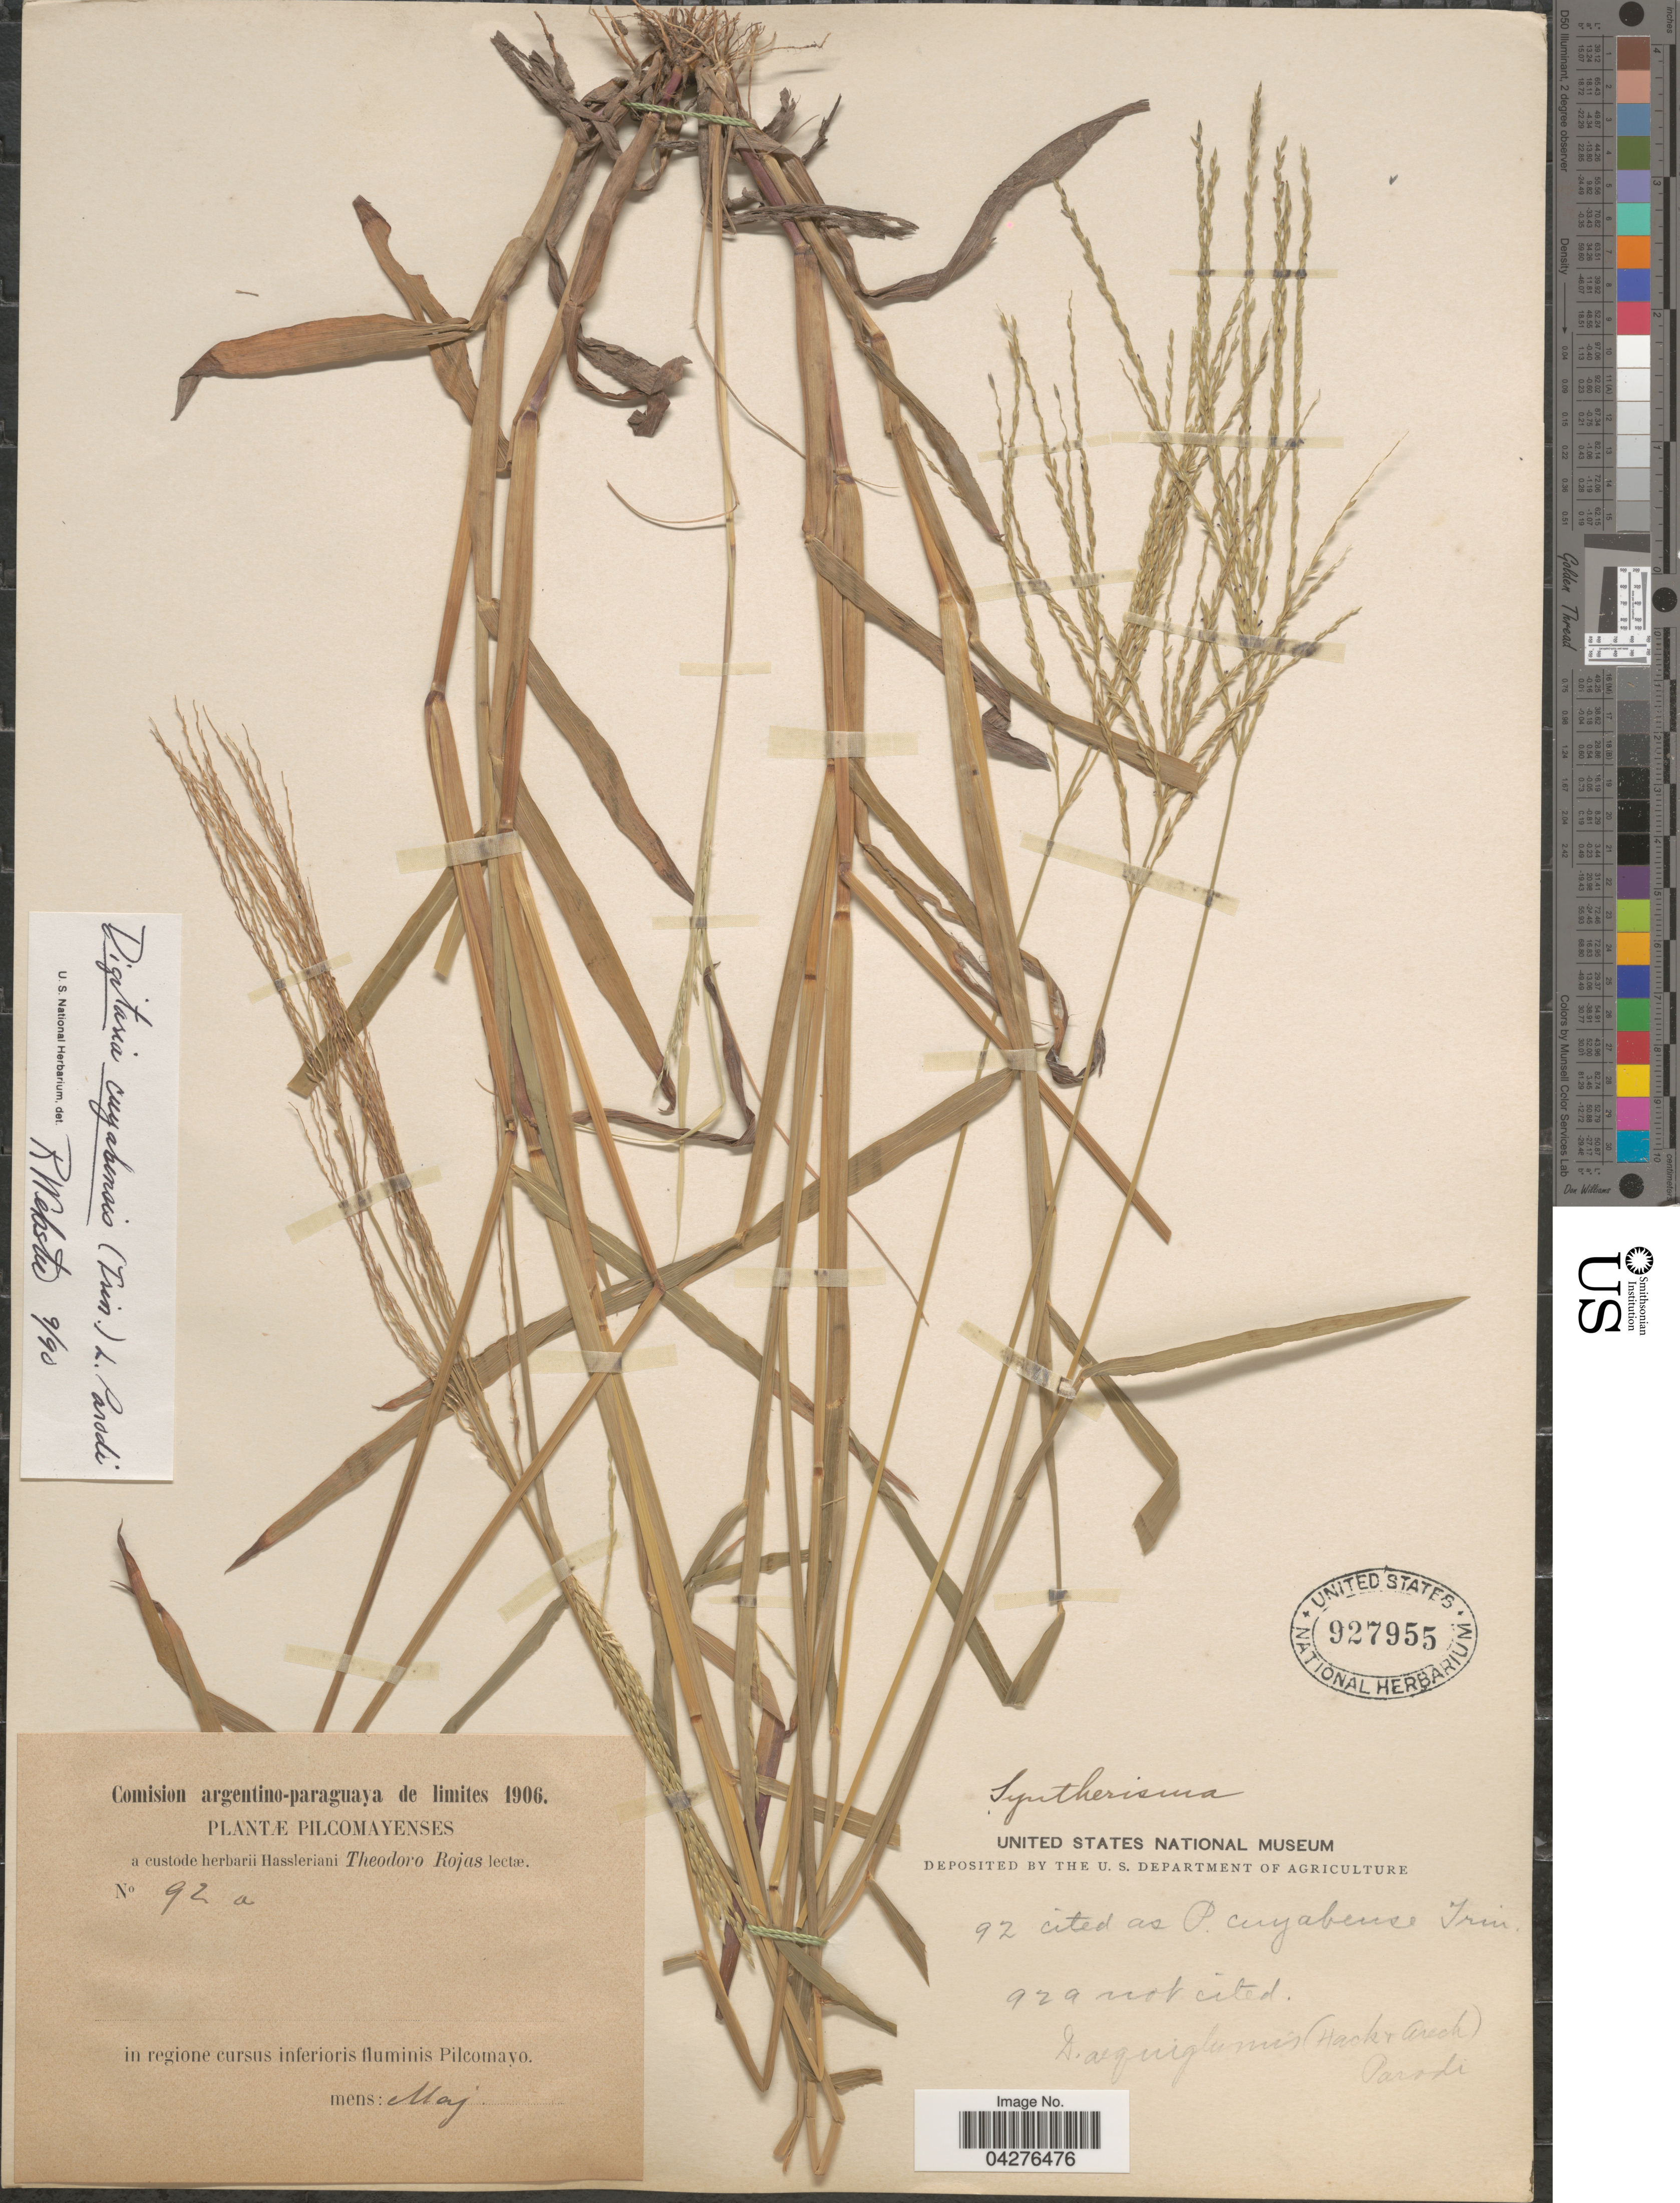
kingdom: Plantae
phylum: Tracheophyta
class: Liliopsida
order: Poales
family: Poaceae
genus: Digitaria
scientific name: Digitaria cuyabensis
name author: (Trin.) Parodi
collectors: T. Rojas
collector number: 92a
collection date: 1906-05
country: Paraguay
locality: Comision argentino-paraguaya de limites 1906. Pilcomayenses. In regione inferioris fluminis Pilcomayo.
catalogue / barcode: US 927955